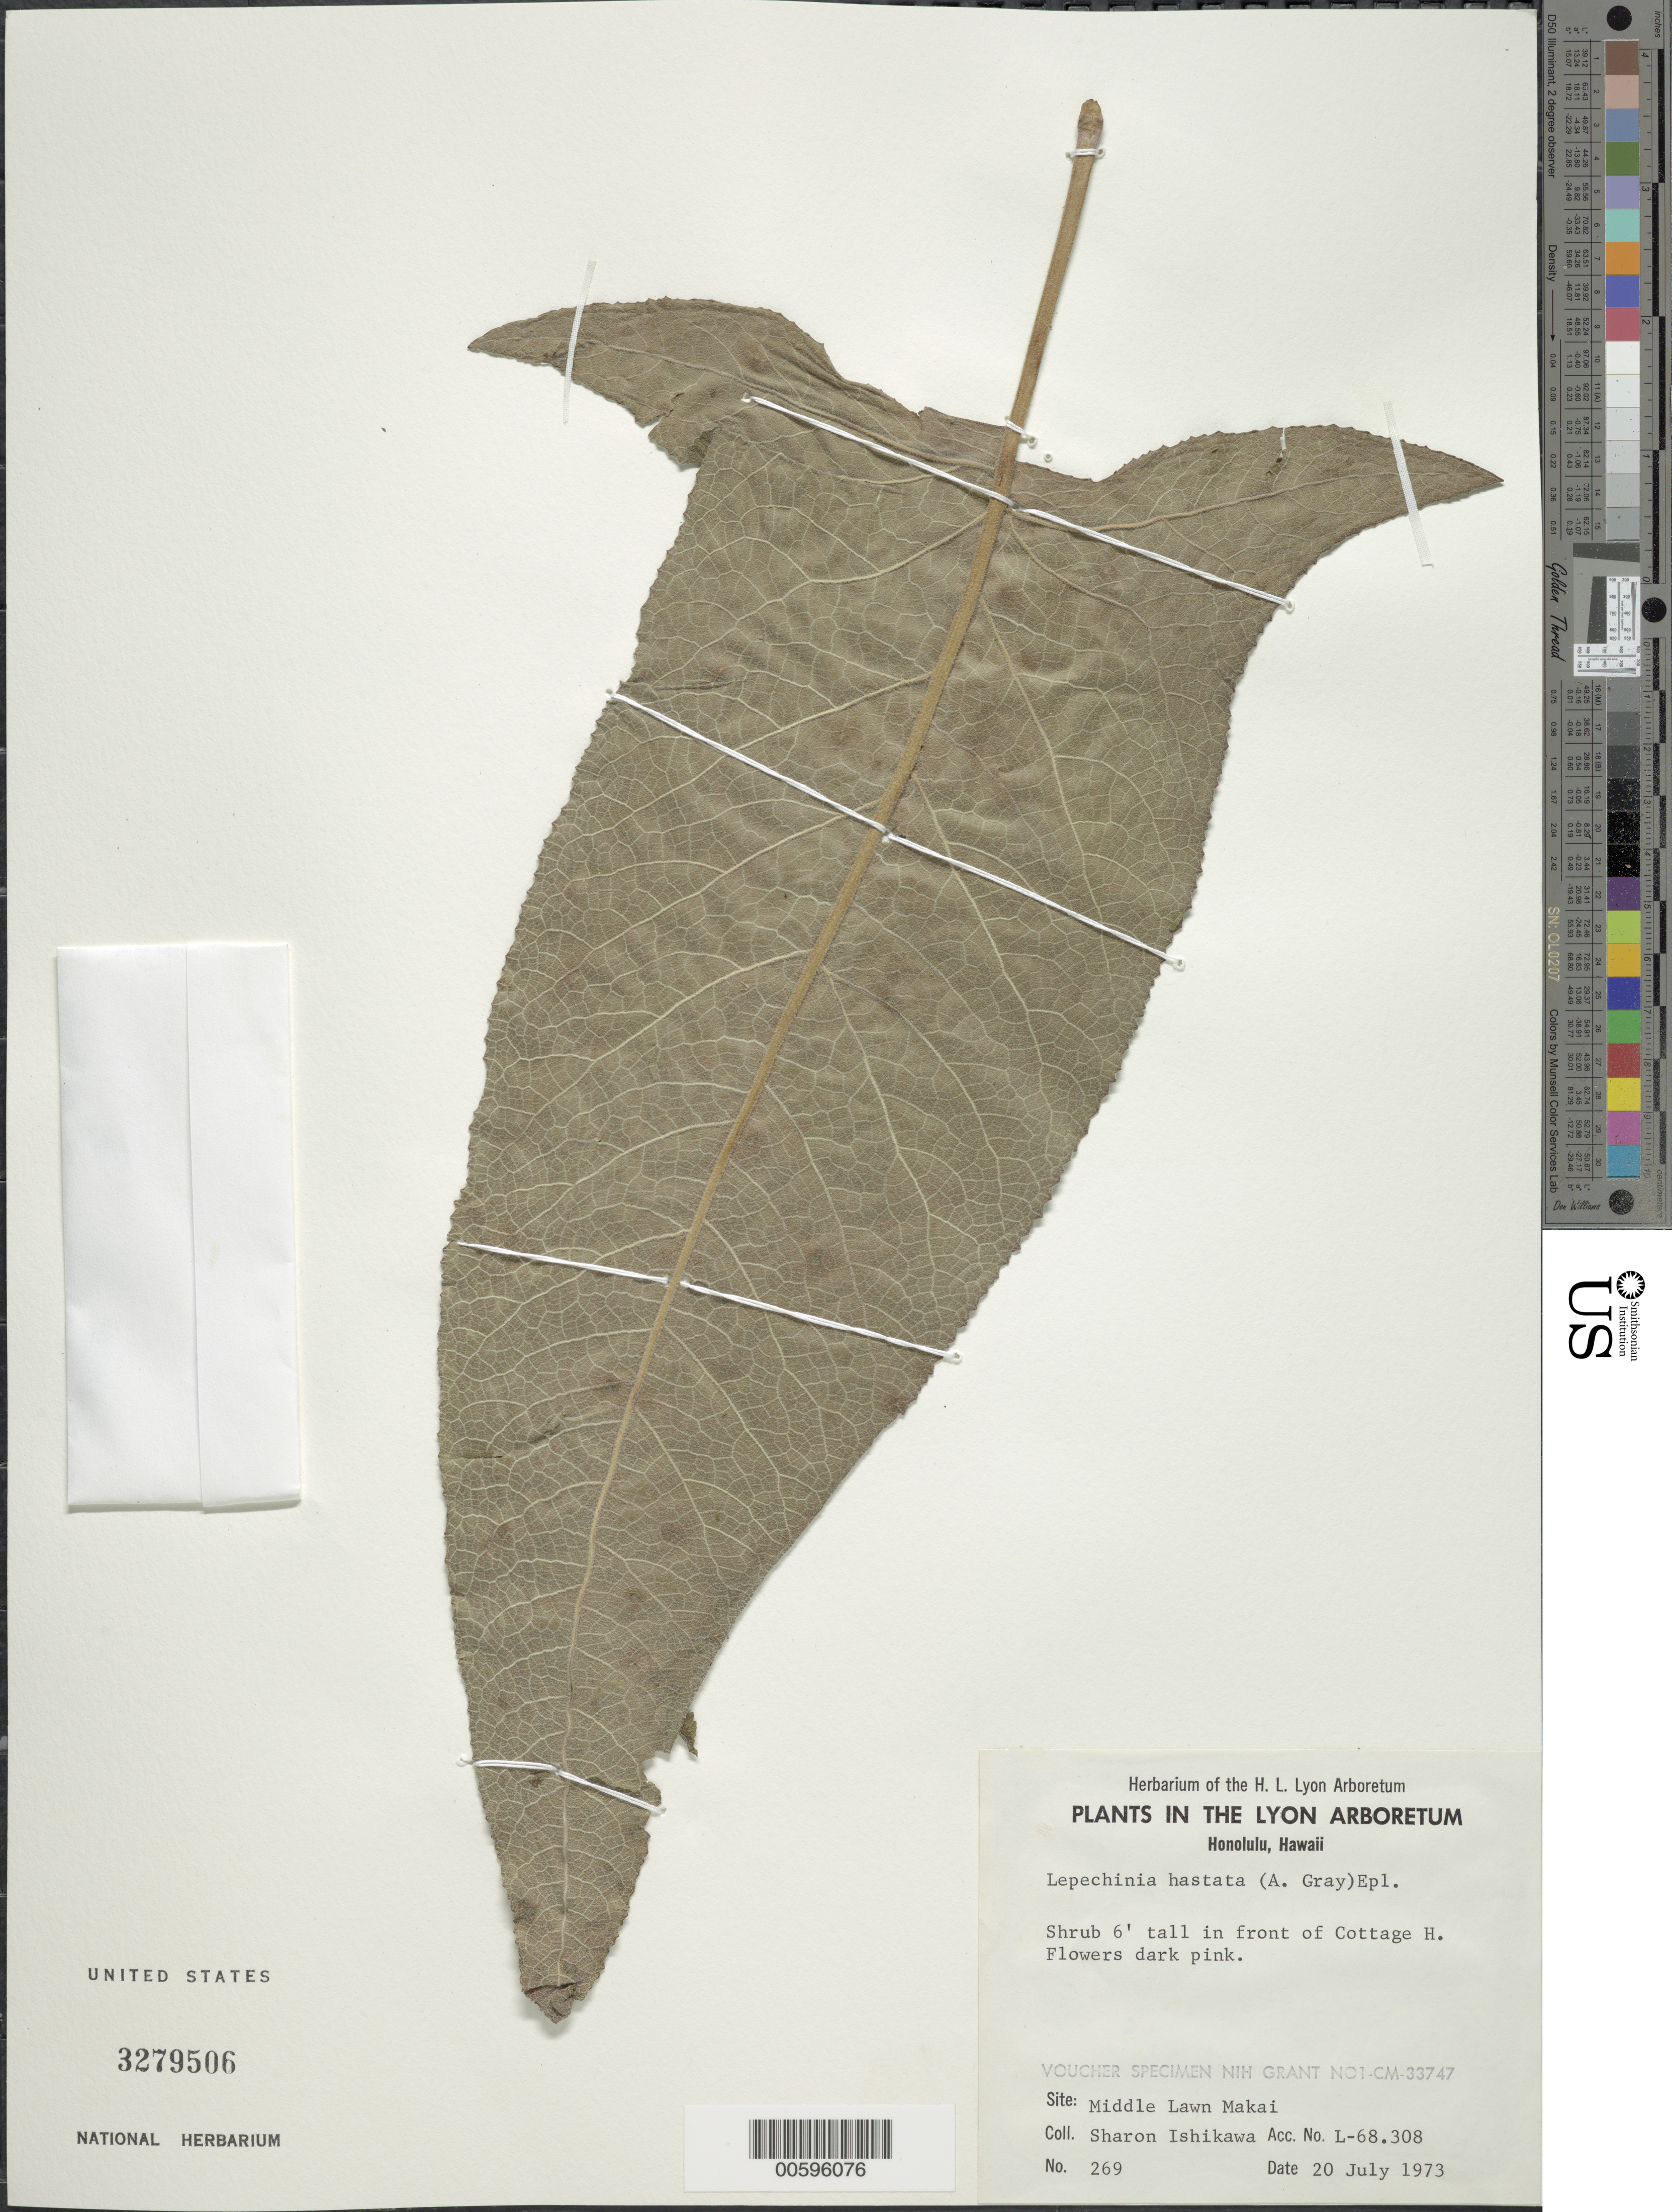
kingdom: Plantae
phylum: Tracheophyta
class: Magnoliopsida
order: Lamiales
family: Lamiaceae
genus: Lepechinia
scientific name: Lepechinia hastata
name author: (A. Gray) Epling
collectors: S. Ishikawa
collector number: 269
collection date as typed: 20 Jul 1973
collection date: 1973-07-20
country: United States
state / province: Hawaii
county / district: Honolulu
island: Oahu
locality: Honolulu, The Lyon Arboretum, Middle Lawn Makai, In front of Cottage H.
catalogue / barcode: US 3279506